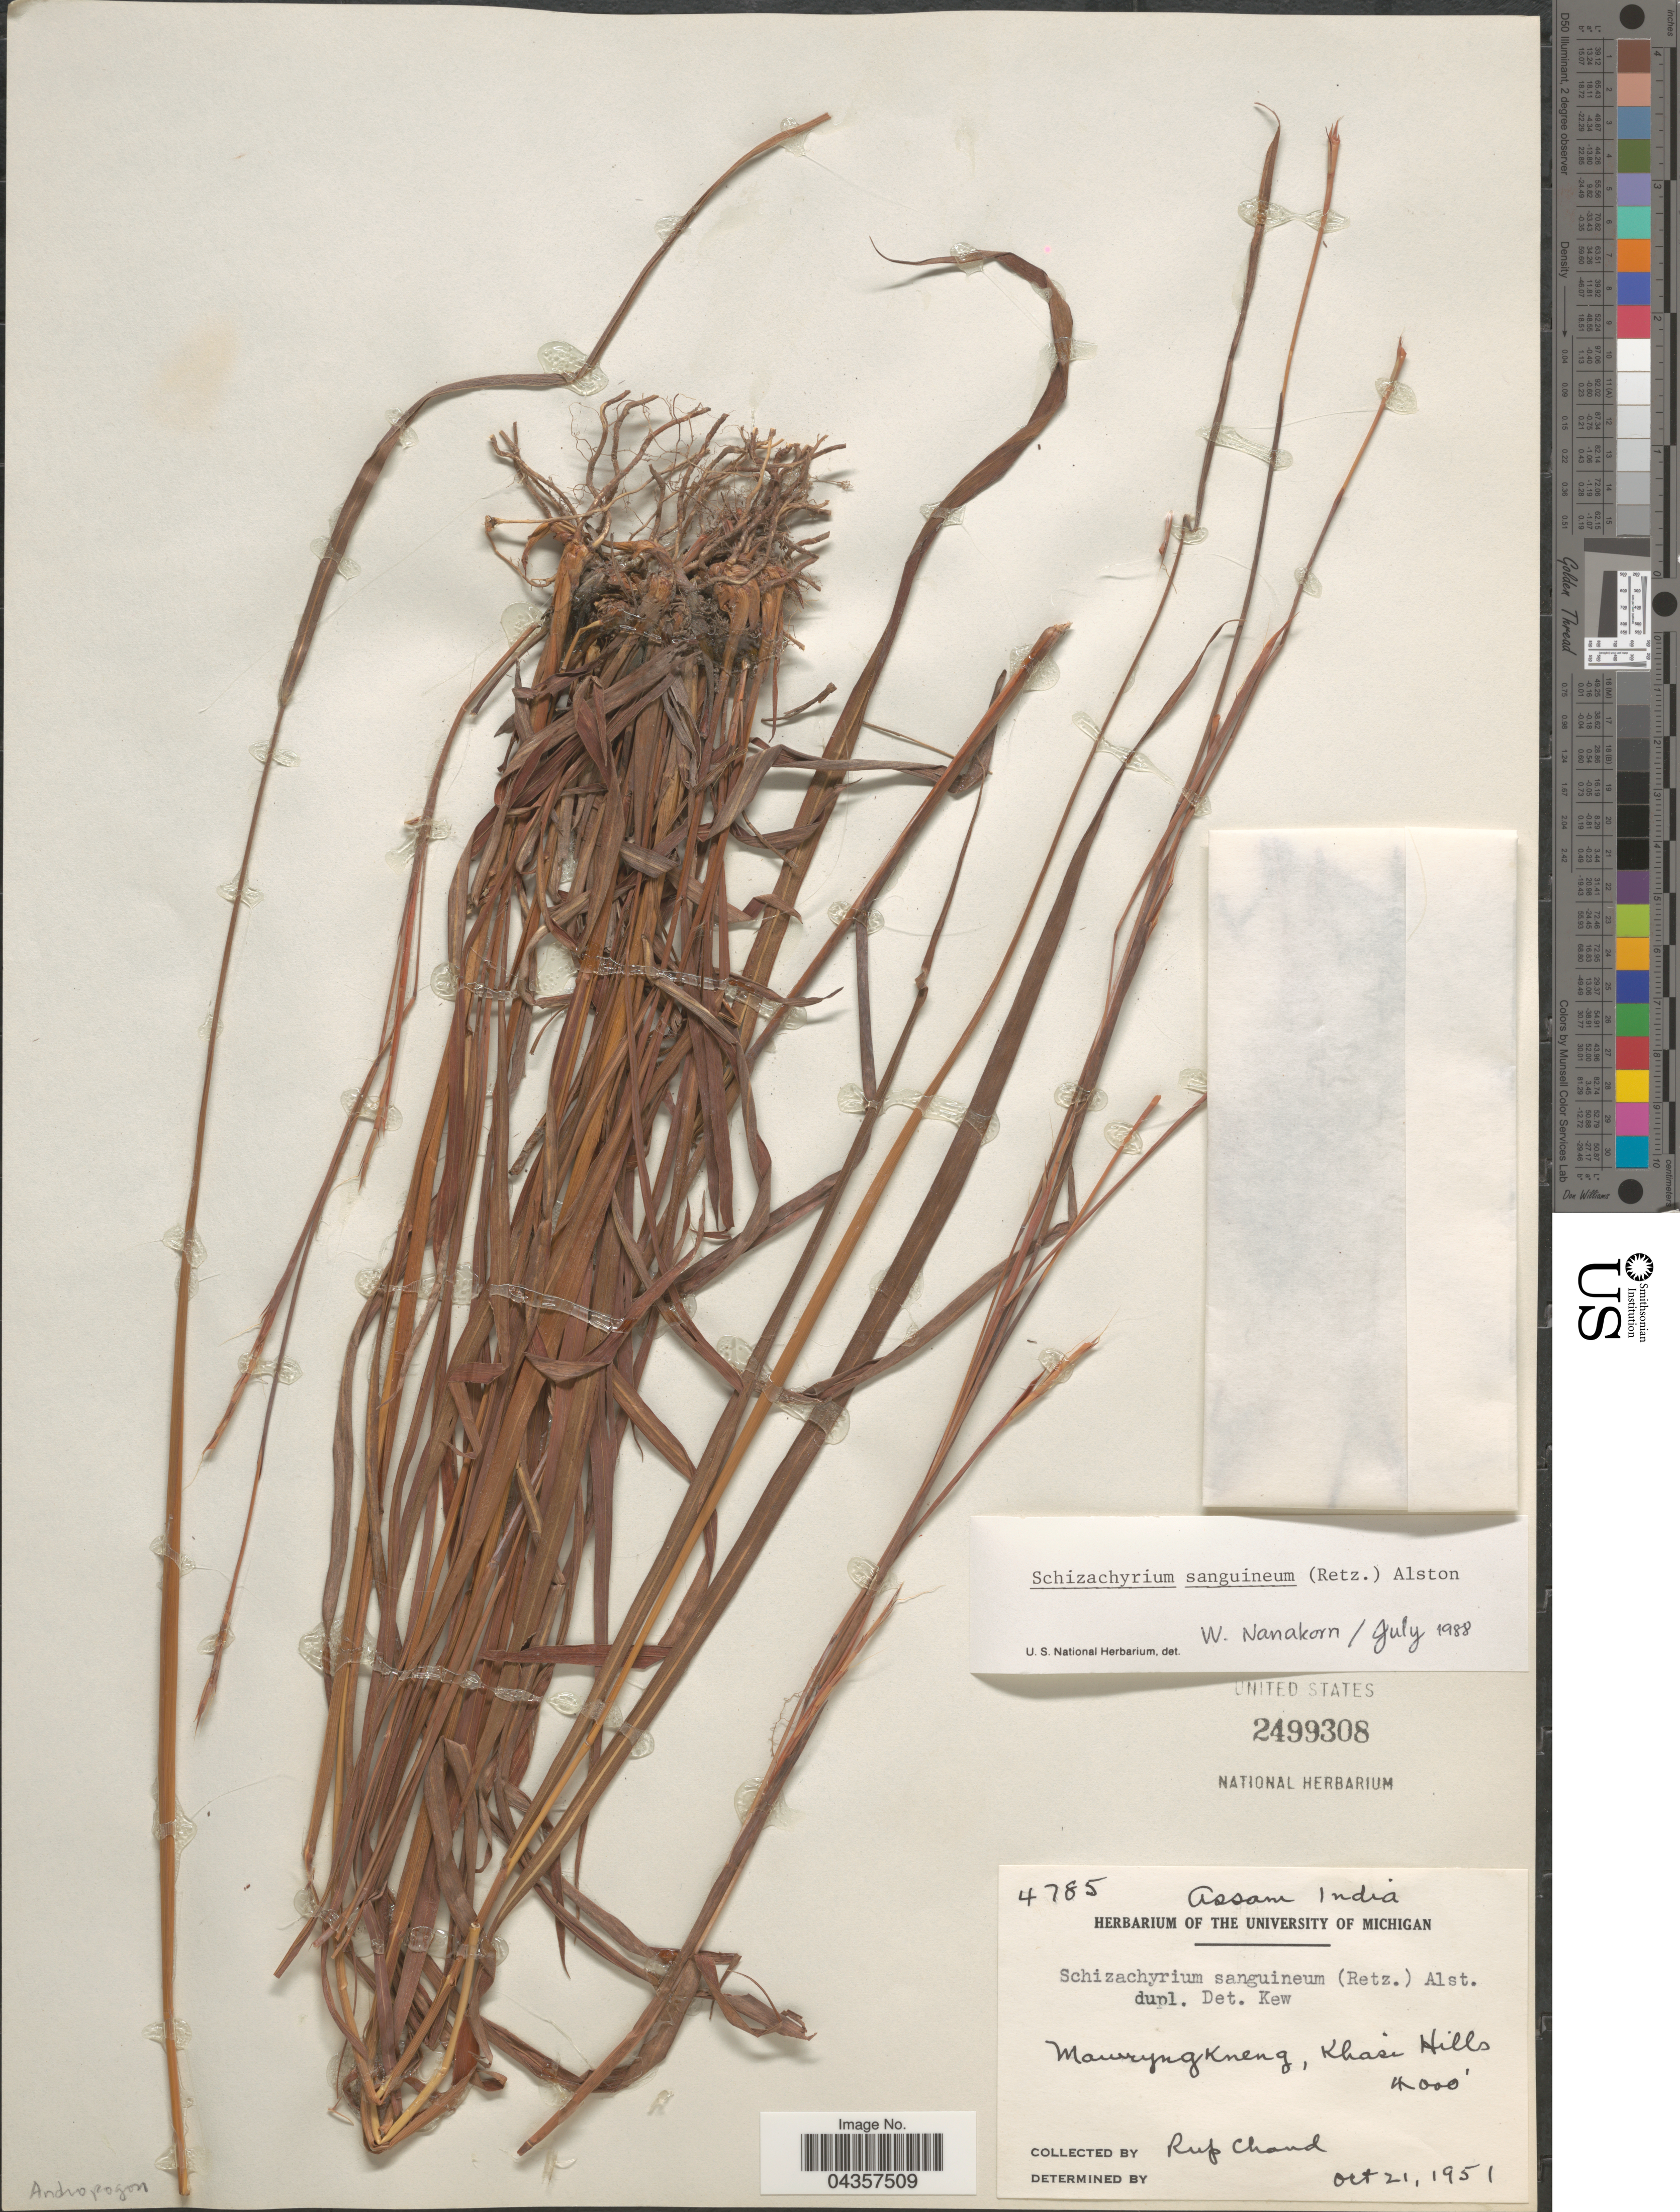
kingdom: Plantae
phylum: Tracheophyta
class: Liliopsida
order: Poales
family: Poaceae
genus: Schizachyrium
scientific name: Schizachyrium sanguineum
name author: (Retz.) Alston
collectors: R. Chand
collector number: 4785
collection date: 1951-10-21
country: India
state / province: Meghalaya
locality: MawryngKneng, Khasi Hills.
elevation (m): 1219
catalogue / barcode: US 2499308